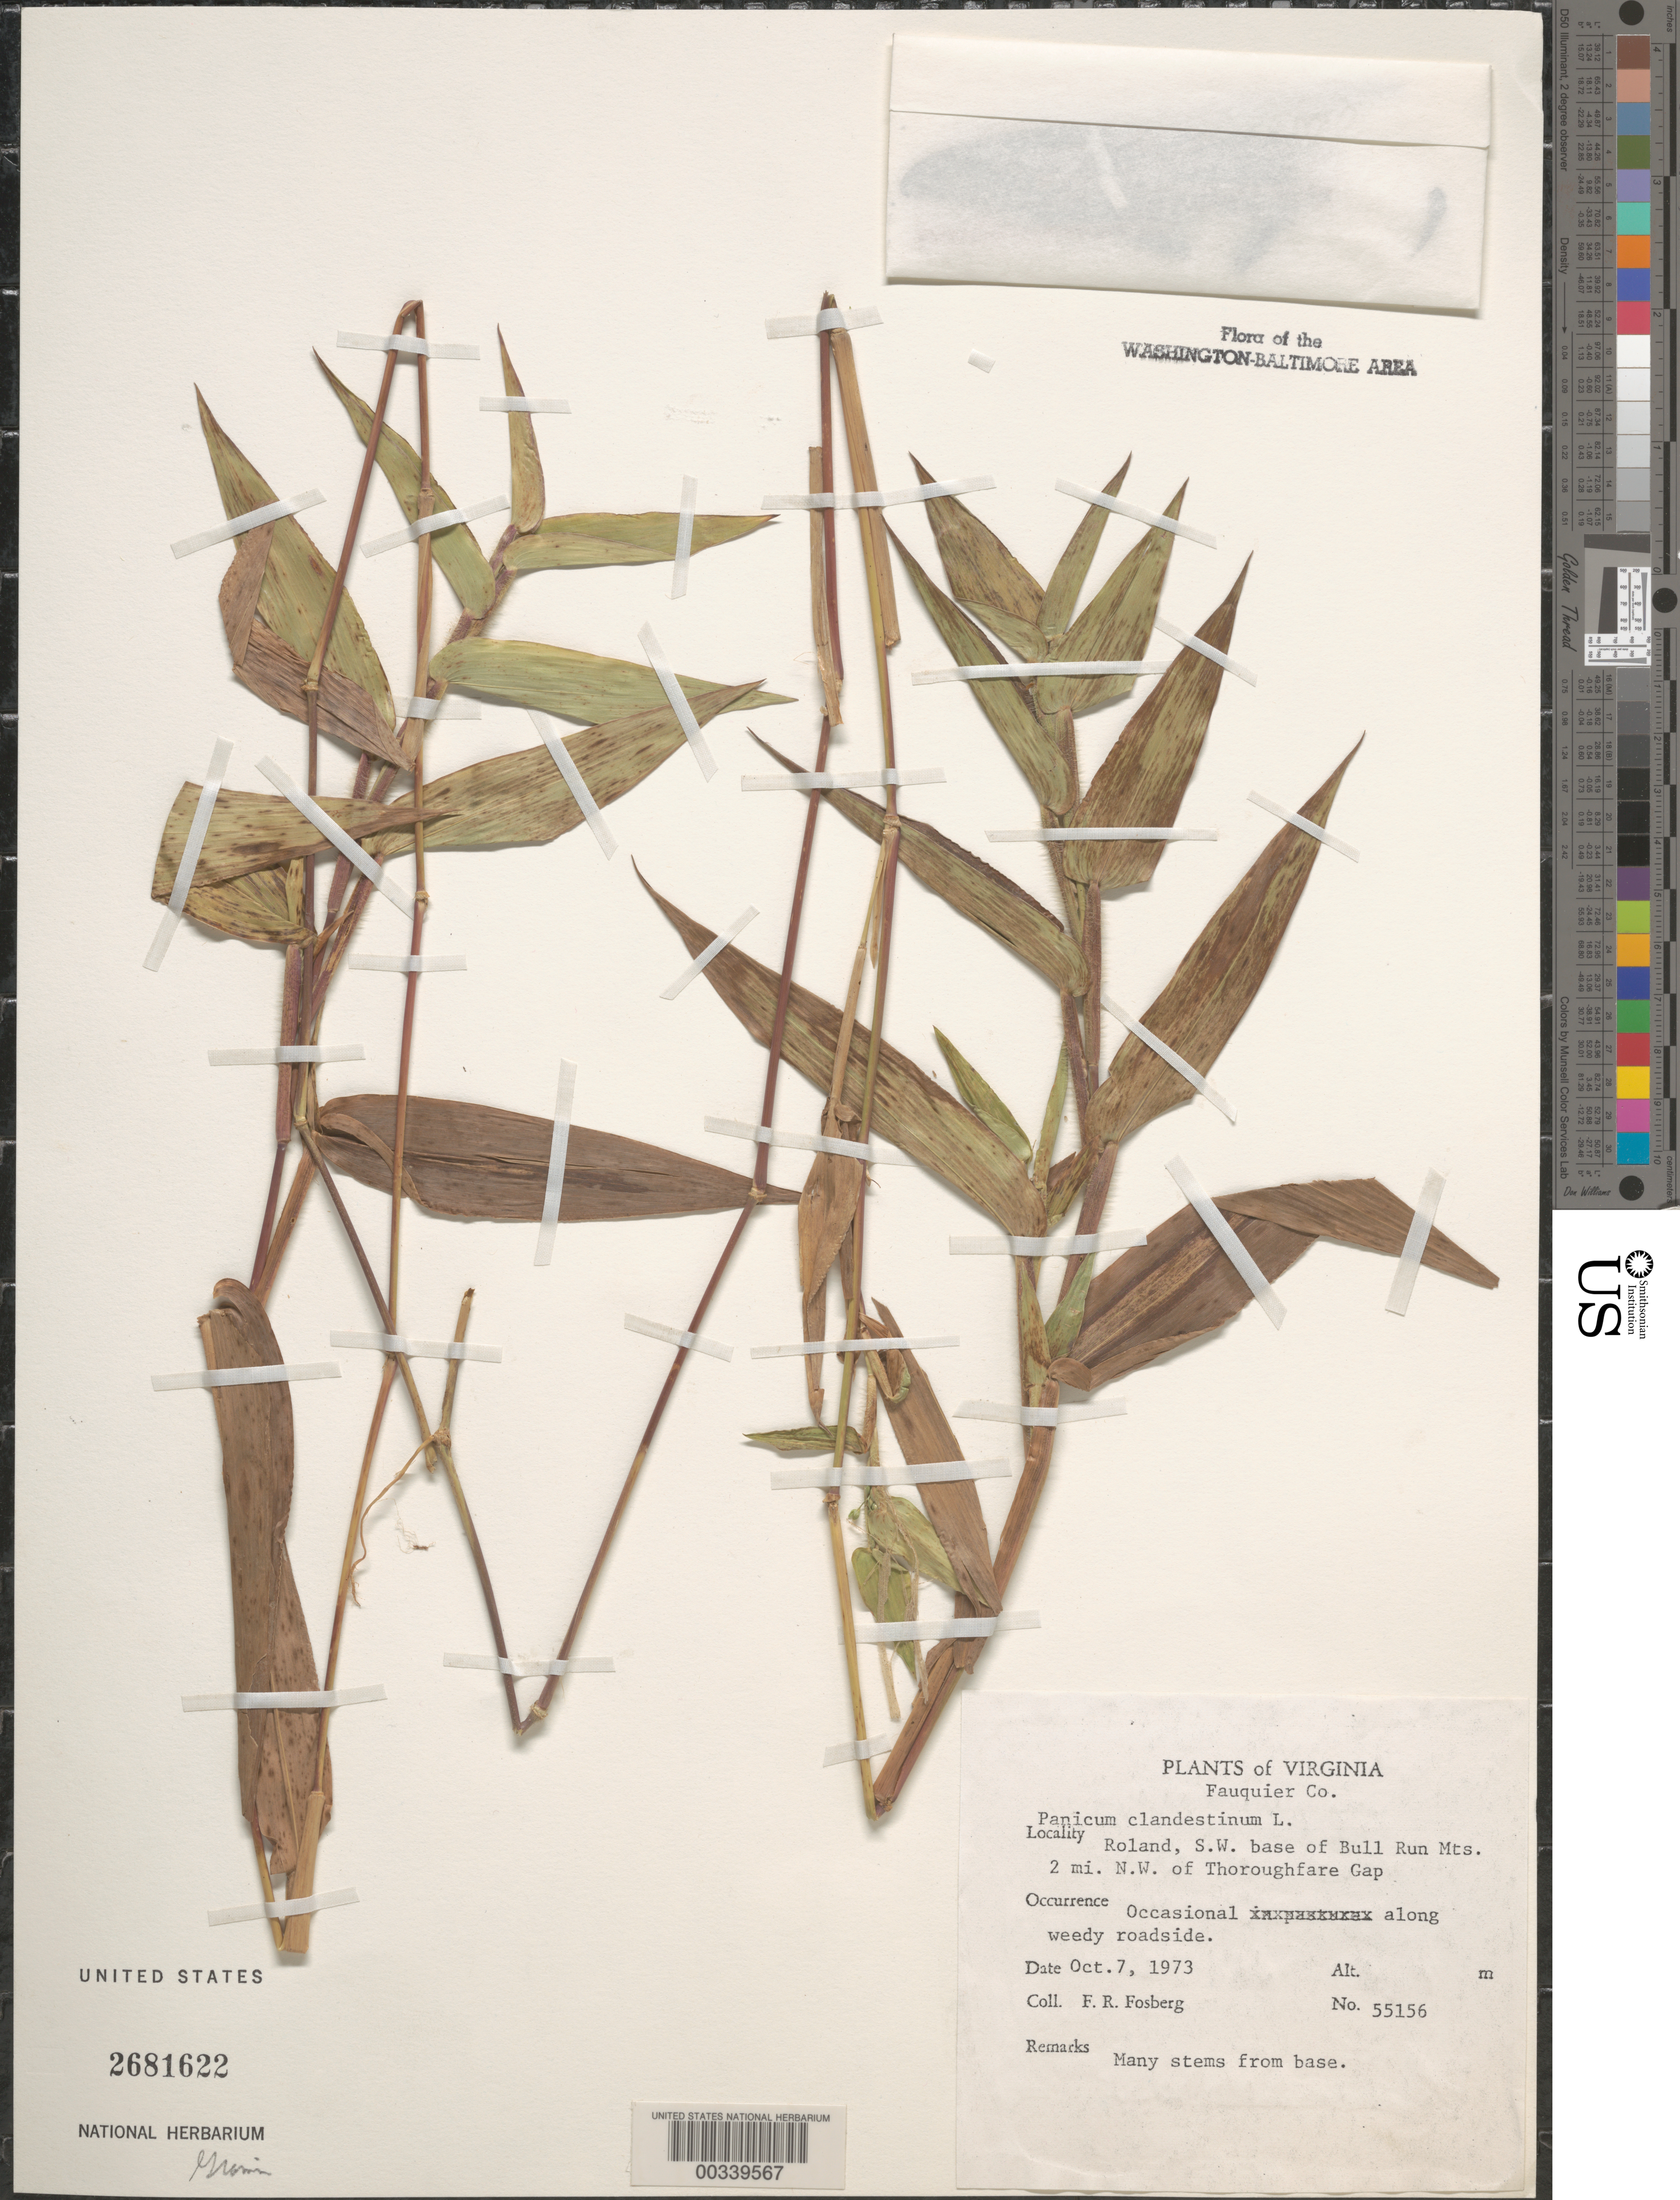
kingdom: Plantae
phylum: Tracheophyta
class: Liliopsida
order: Poales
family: Poaceae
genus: Dichanthelium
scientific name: Dichanthelium clandestinum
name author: (L.) Gould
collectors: F. R. Fosberg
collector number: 55156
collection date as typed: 07 Oct 1973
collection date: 1973-10-07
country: United States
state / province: Virginia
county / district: Fauquier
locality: Rolland, SW base of Bull Run Mts, Thoroughfare Gap Bull Run Mts.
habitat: Along weedy roadside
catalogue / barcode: US 2681622